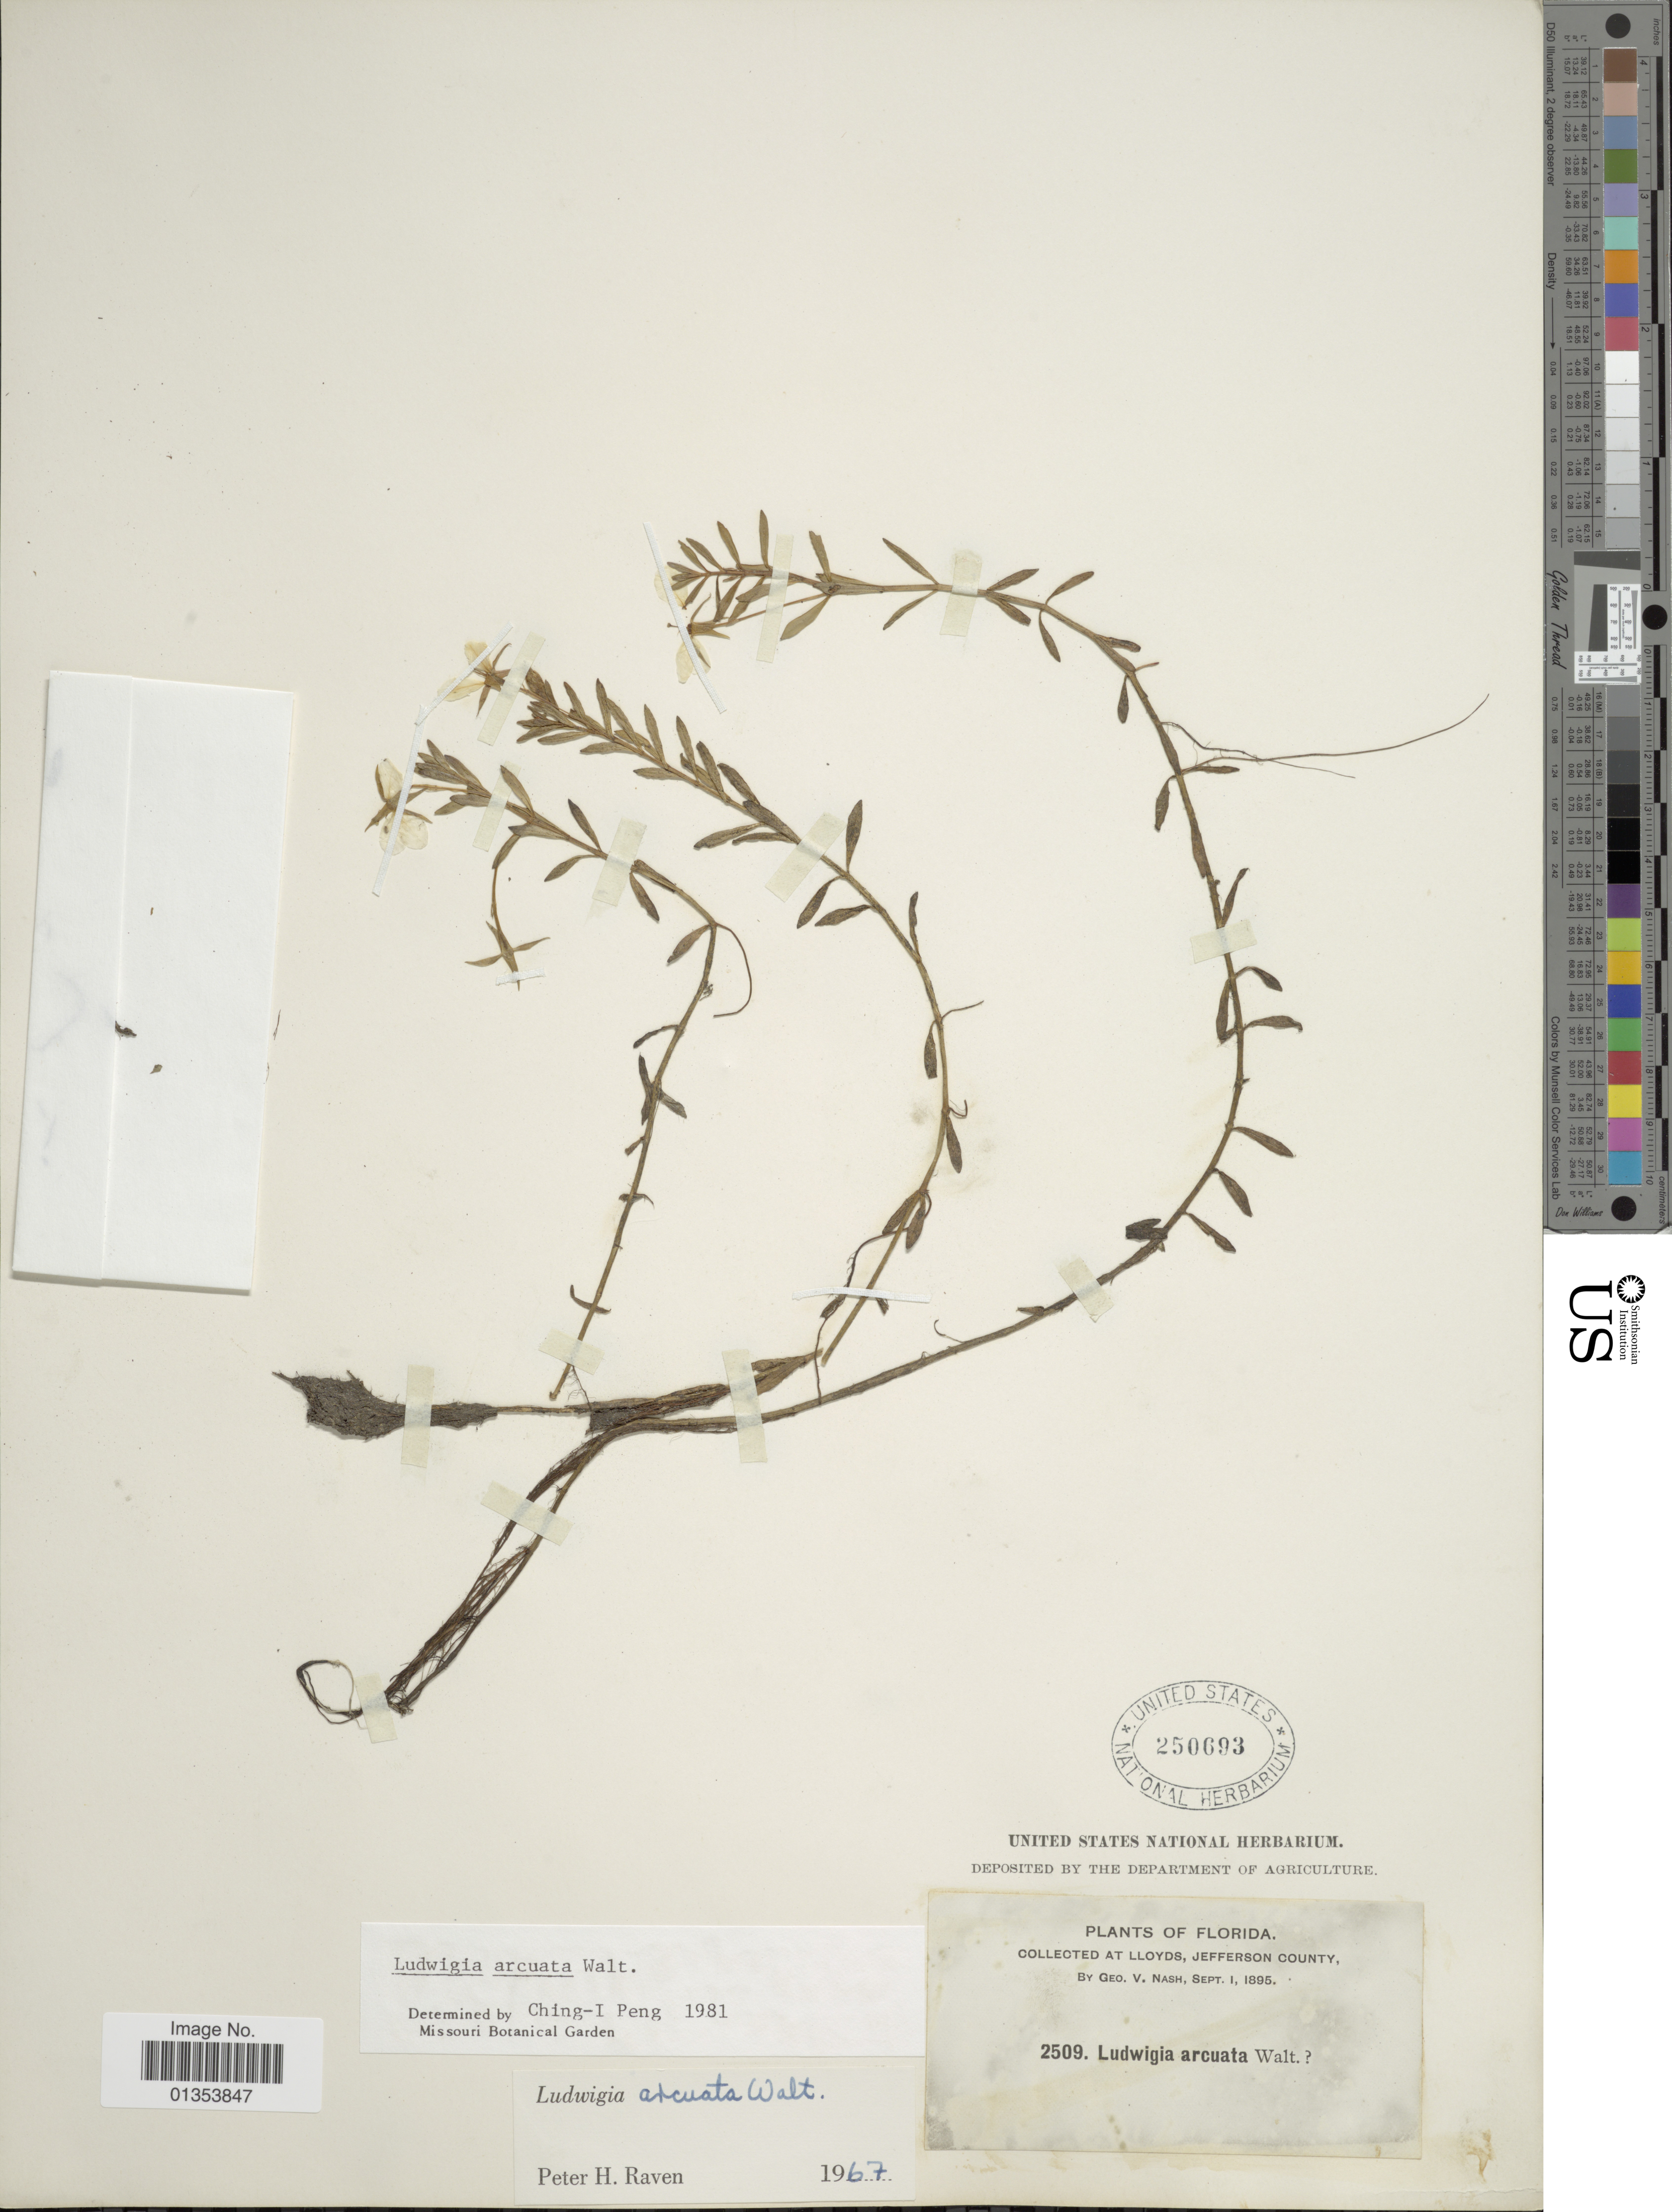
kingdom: Plantae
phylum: Tracheophyta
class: Magnoliopsida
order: Myrtales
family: Onagraceae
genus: Ludwigia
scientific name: Ludwigia arcuata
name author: Walter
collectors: G. V. Nash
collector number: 2509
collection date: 1895-09-01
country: United States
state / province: Florida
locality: Lloyds, Jefferson County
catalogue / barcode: US 250693